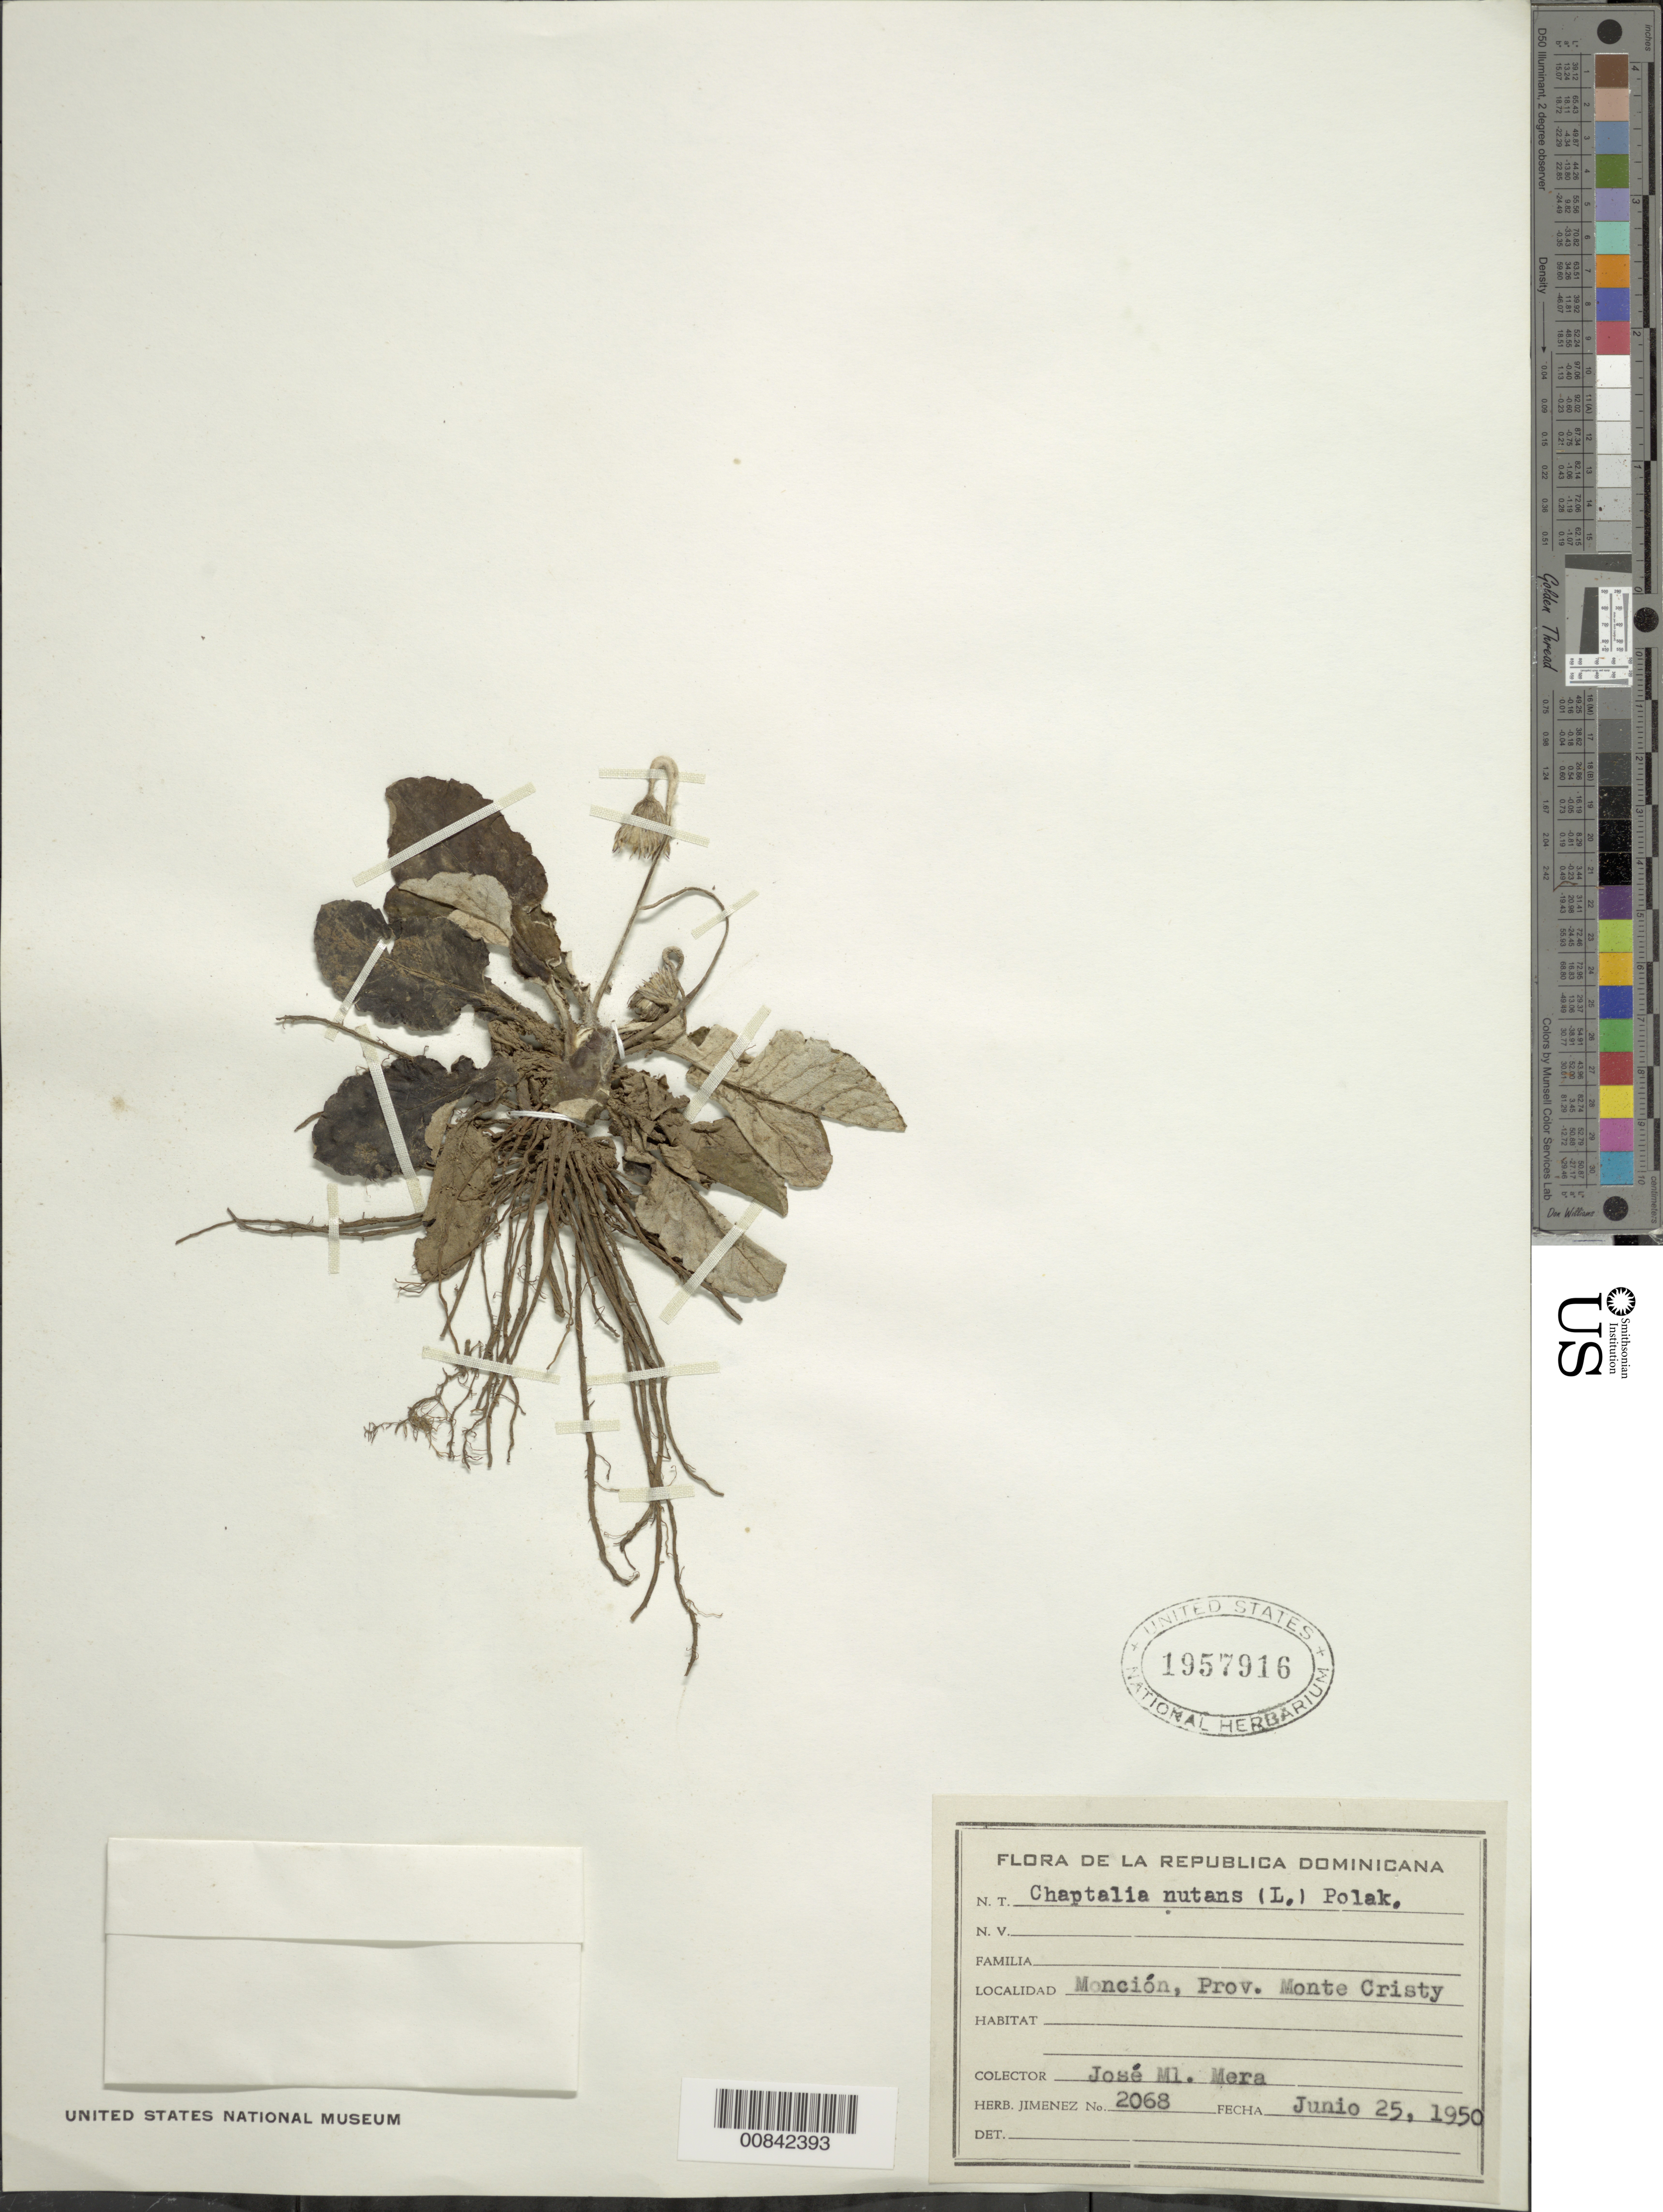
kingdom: Plantae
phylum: Tracheophyta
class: Magnoliopsida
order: Asterales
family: Asteraceae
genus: Chaptalia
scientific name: Chaptalia nutans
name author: (L.) Pol.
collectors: J. Mera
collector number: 2068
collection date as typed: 25 Jun 1950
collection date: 1950-06-25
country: Dominican Republic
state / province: Monte Cristi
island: Hispaniola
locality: Monción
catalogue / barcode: US 1957916